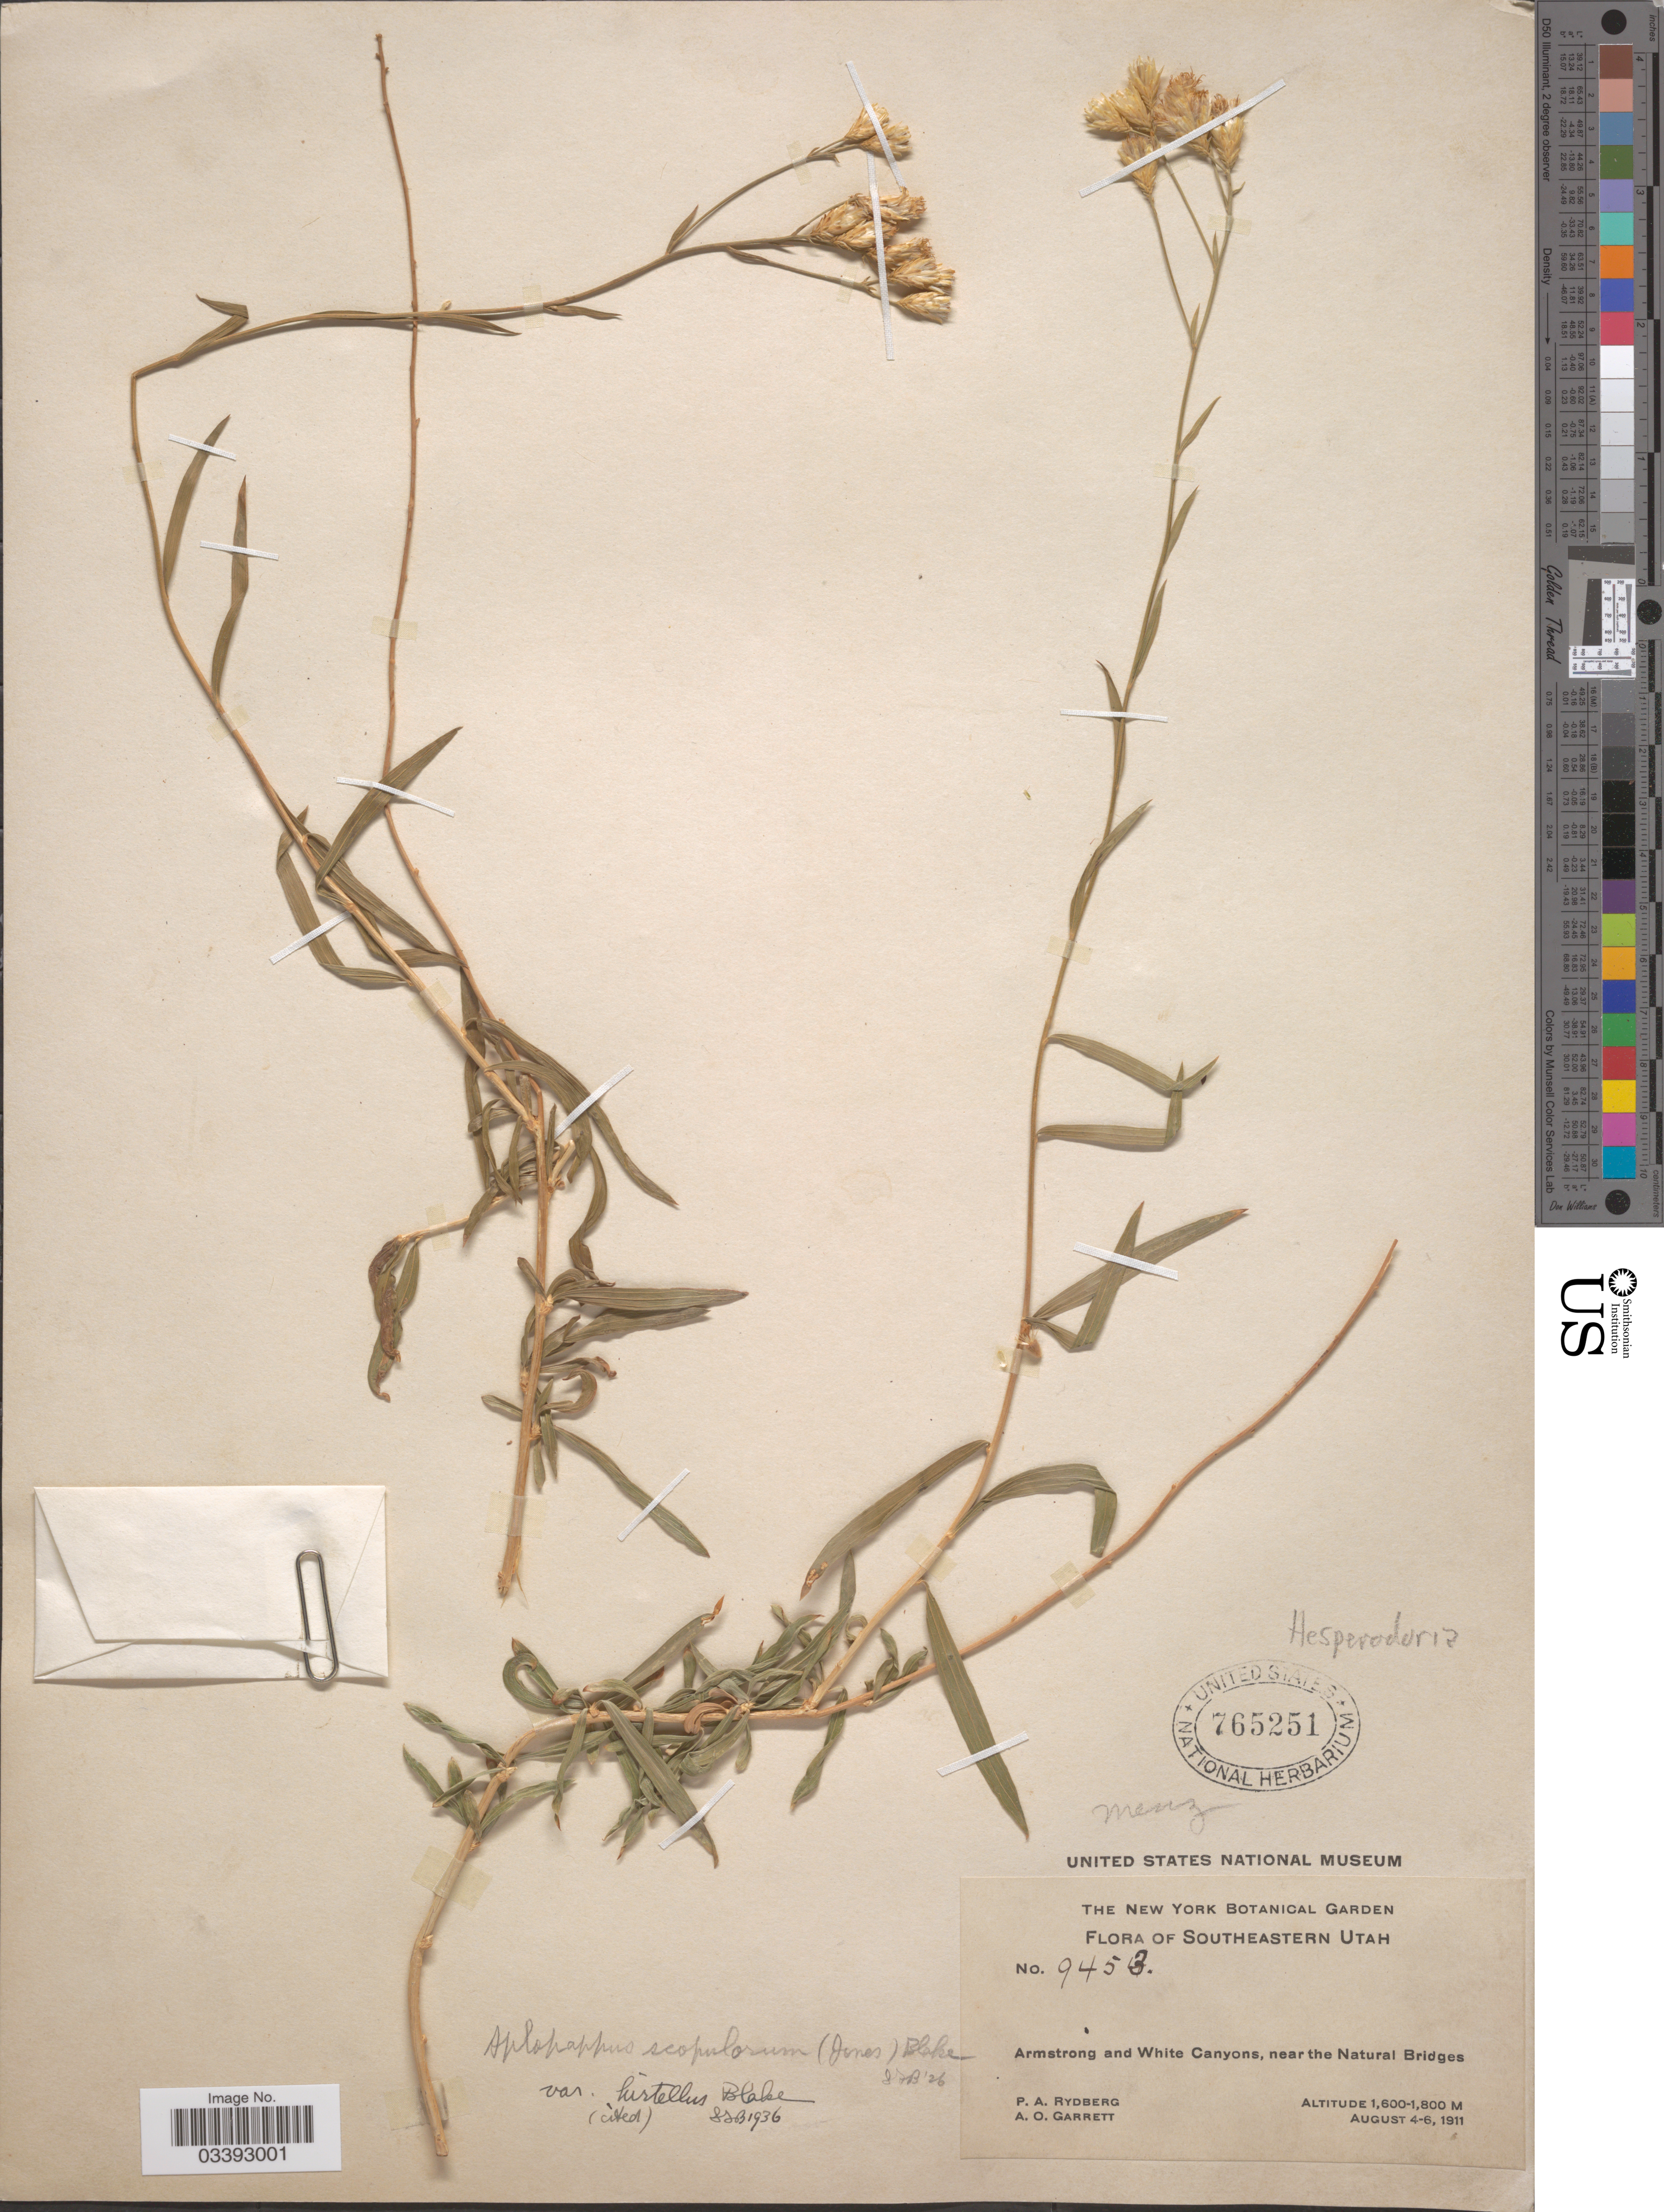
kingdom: Plantae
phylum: Tracheophyta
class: Magnoliopsida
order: Asterales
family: Asteraceae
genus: Hesperodoria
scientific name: Hesperodoria scopulorum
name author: (M.E. Jones) Greene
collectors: P. A. Rydberg & A. O. Garrett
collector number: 9453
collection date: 1911-08-04/1911-08-06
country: United States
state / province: Utah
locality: Southeastern Utah. Armstrong and White Canyons, near the Natural Bridges.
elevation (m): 1600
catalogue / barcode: US 765251